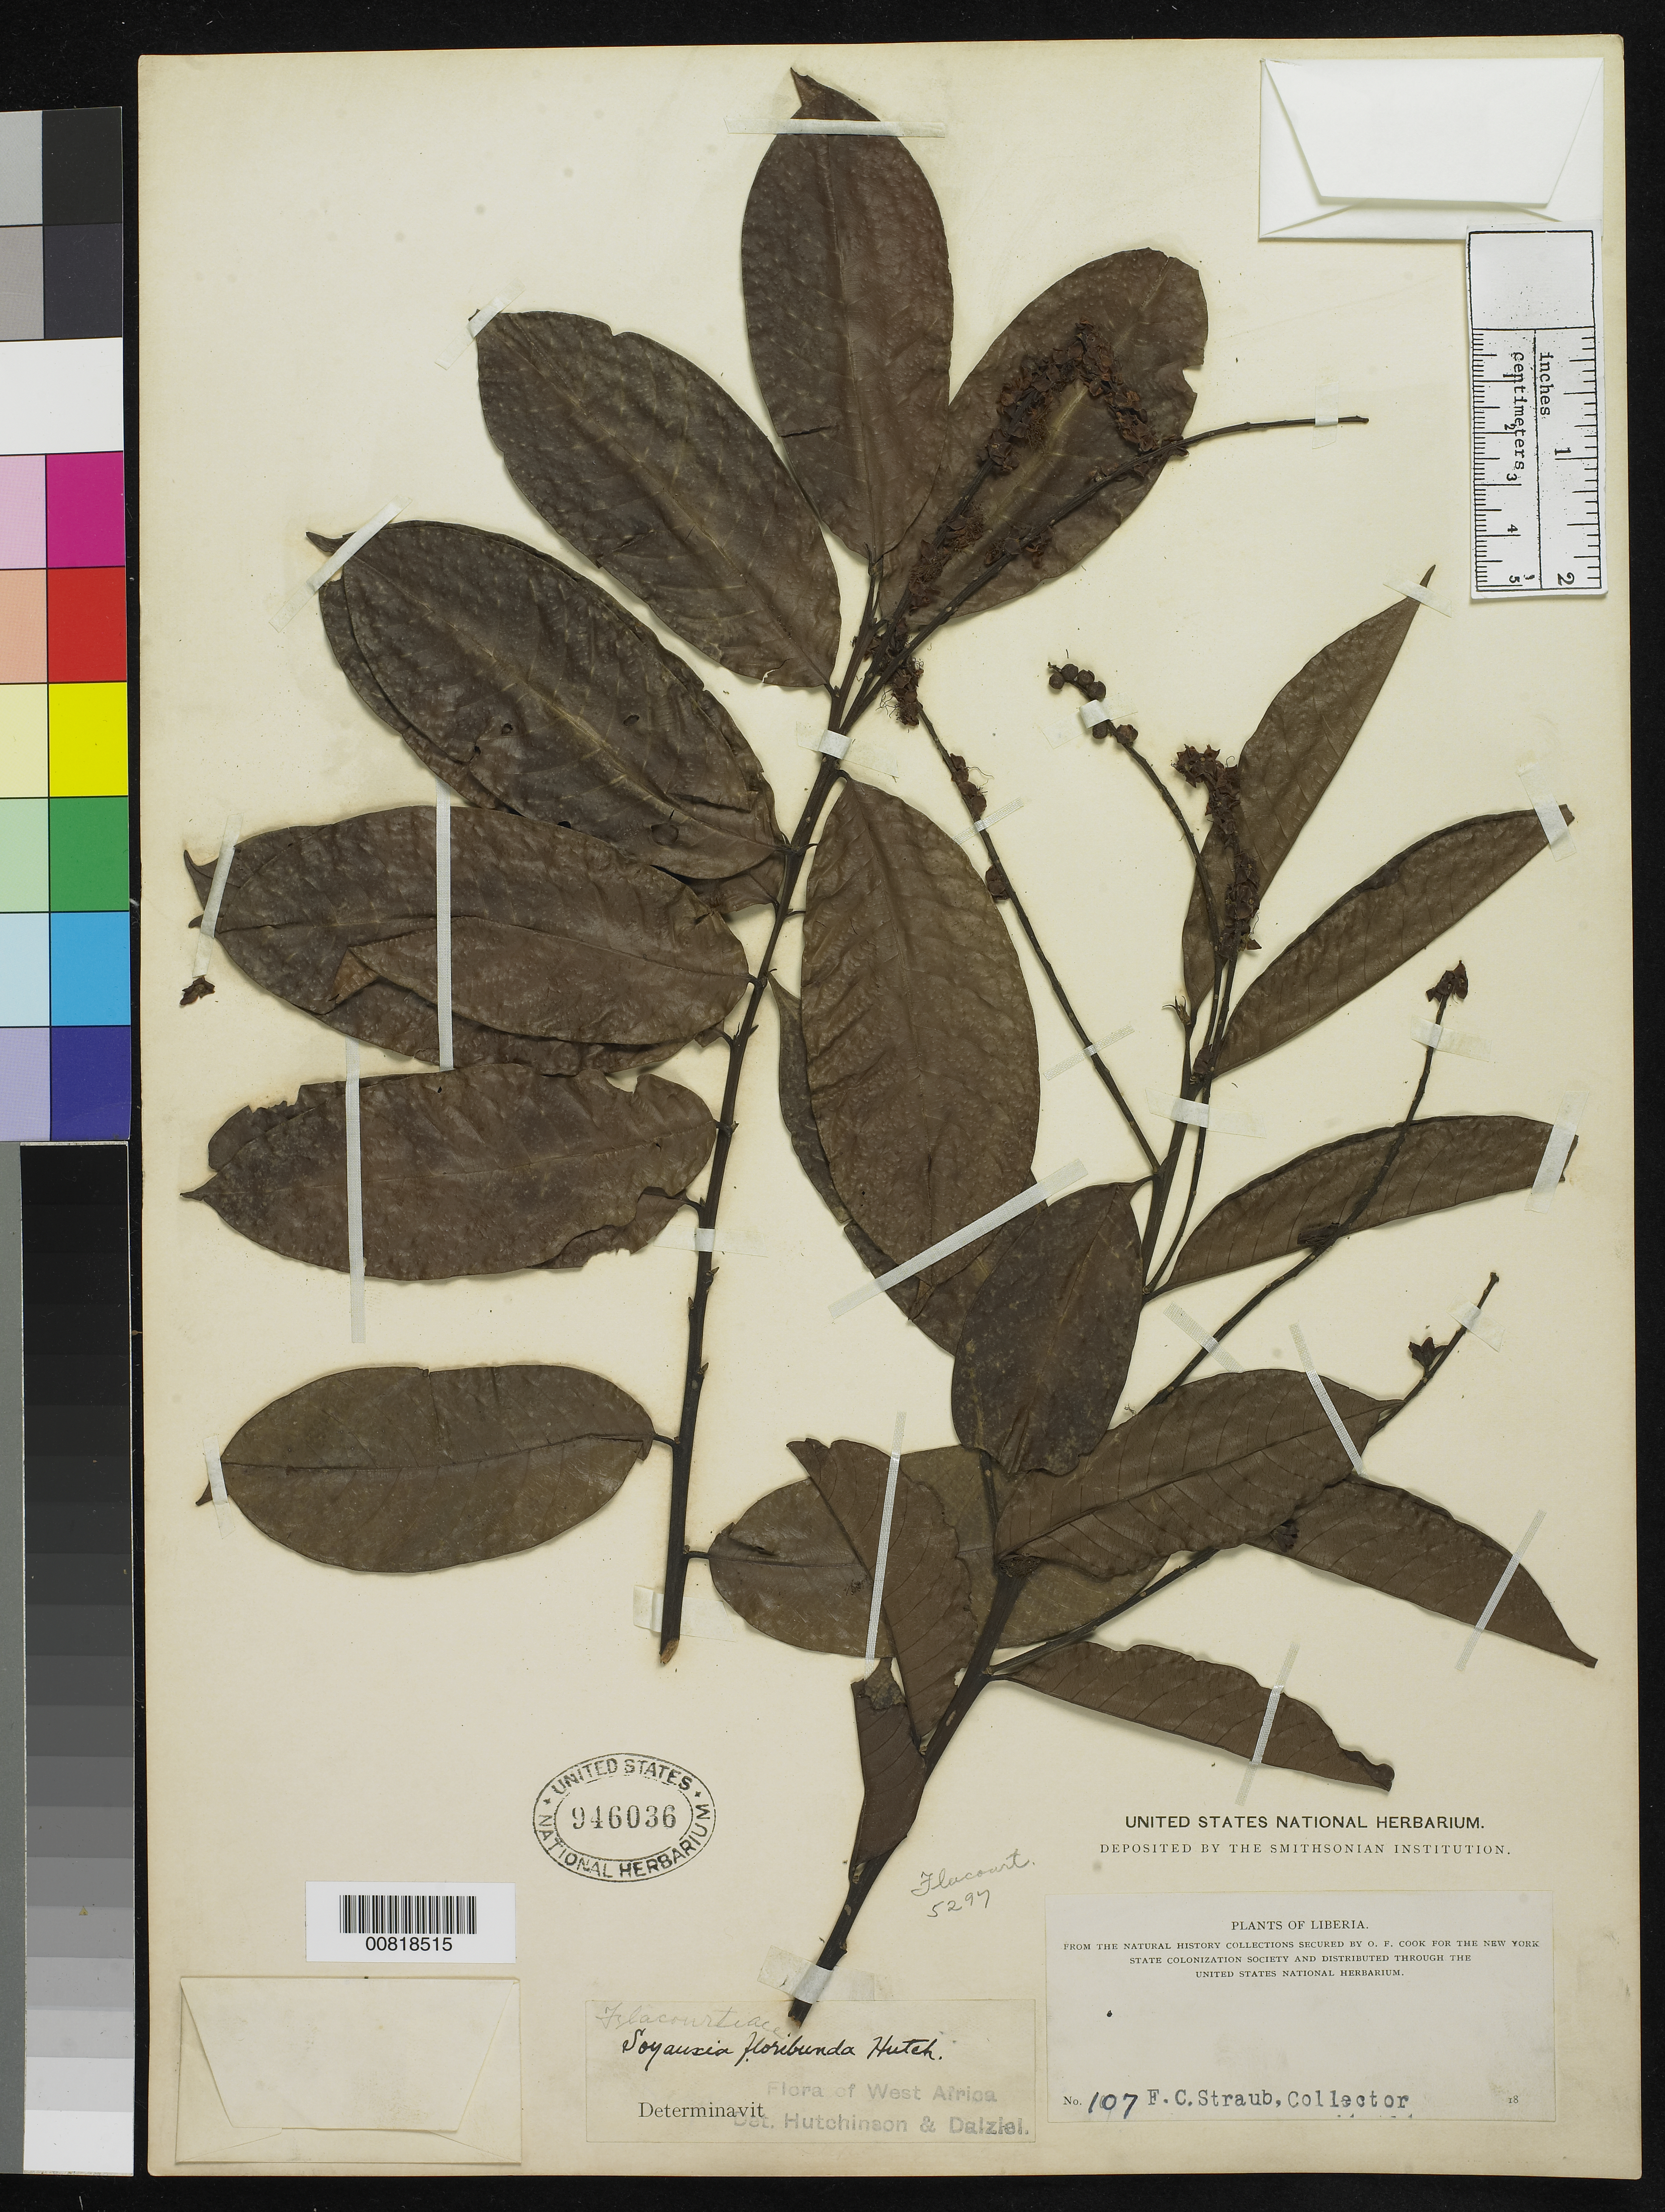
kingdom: Plantae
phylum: Tracheophyta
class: Magnoliopsida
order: Saxifragales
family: Peridiscaceae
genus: Soyauxia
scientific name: Soyauxia floribunda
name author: Hutch.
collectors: F. Straub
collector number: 107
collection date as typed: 18--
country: Liberia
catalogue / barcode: US 946036